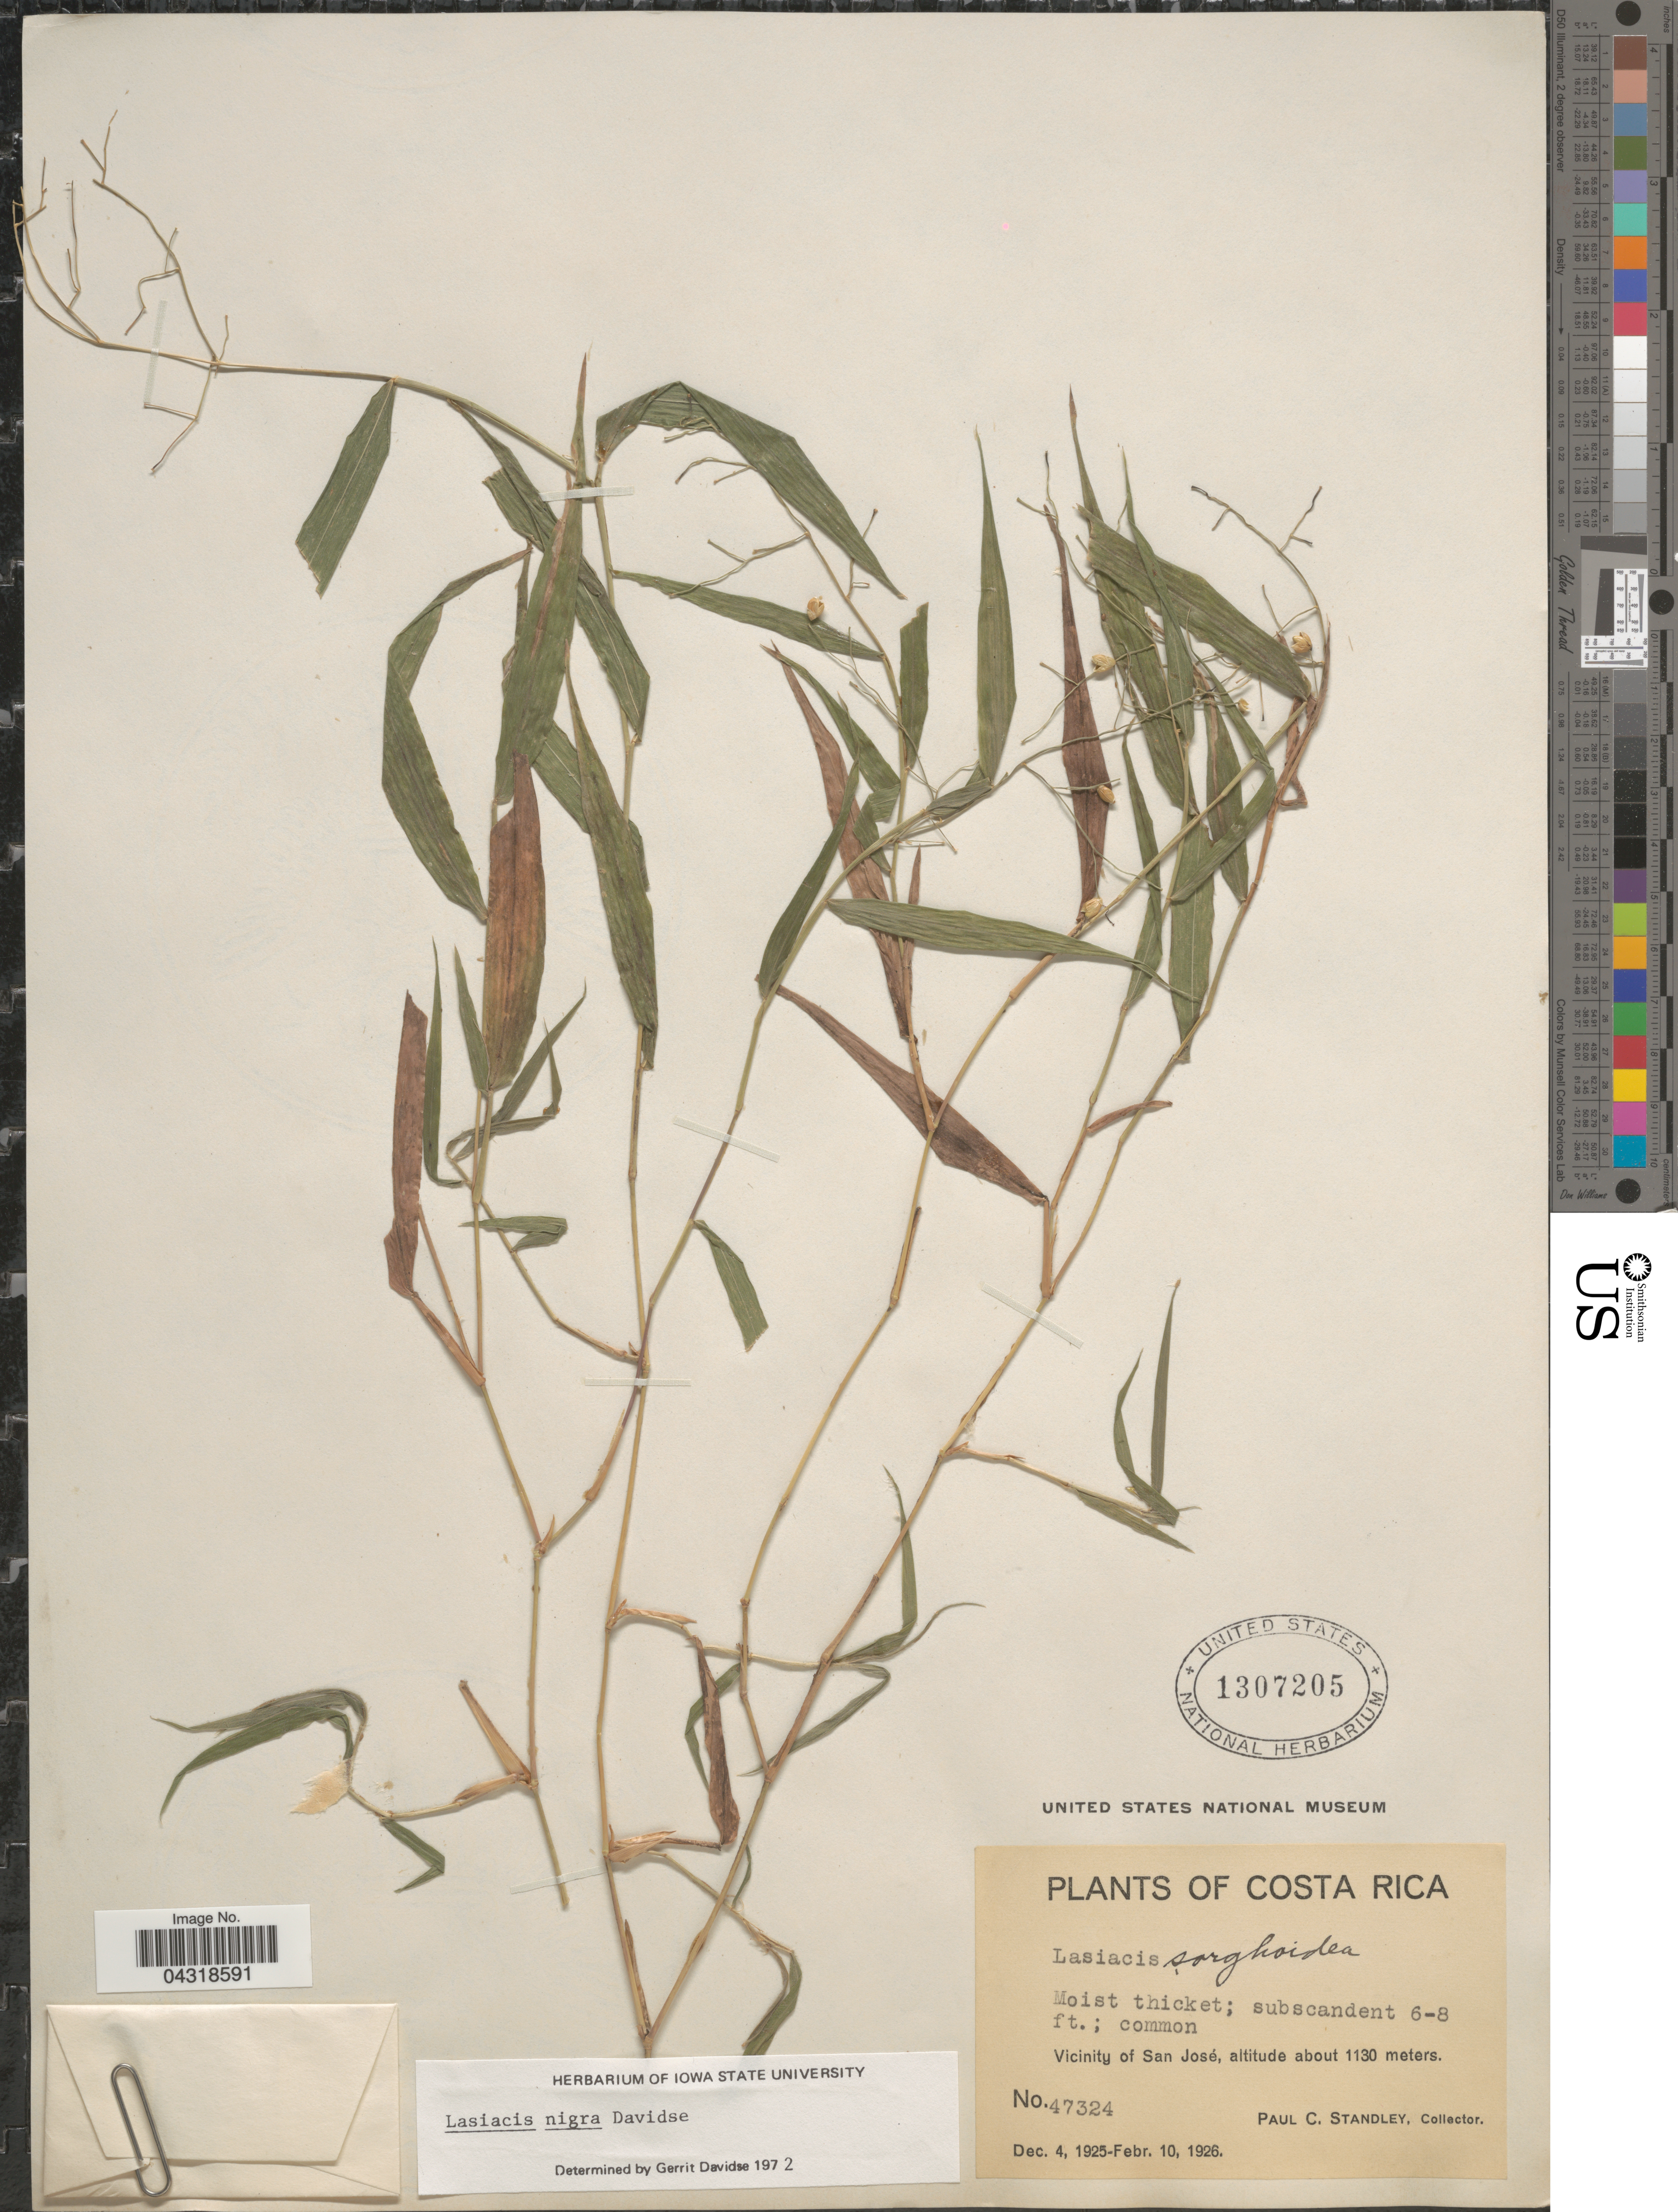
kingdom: Plantae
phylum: Tracheophyta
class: Liliopsida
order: Poales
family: Poaceae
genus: Lasiacis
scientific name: Lasiacis nigra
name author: Davidse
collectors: P. C. Standley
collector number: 47324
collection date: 1925-12-04/1926-02-10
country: Costa Rica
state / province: San José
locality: Vicinity of San José.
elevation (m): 1130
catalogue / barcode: US 1307205